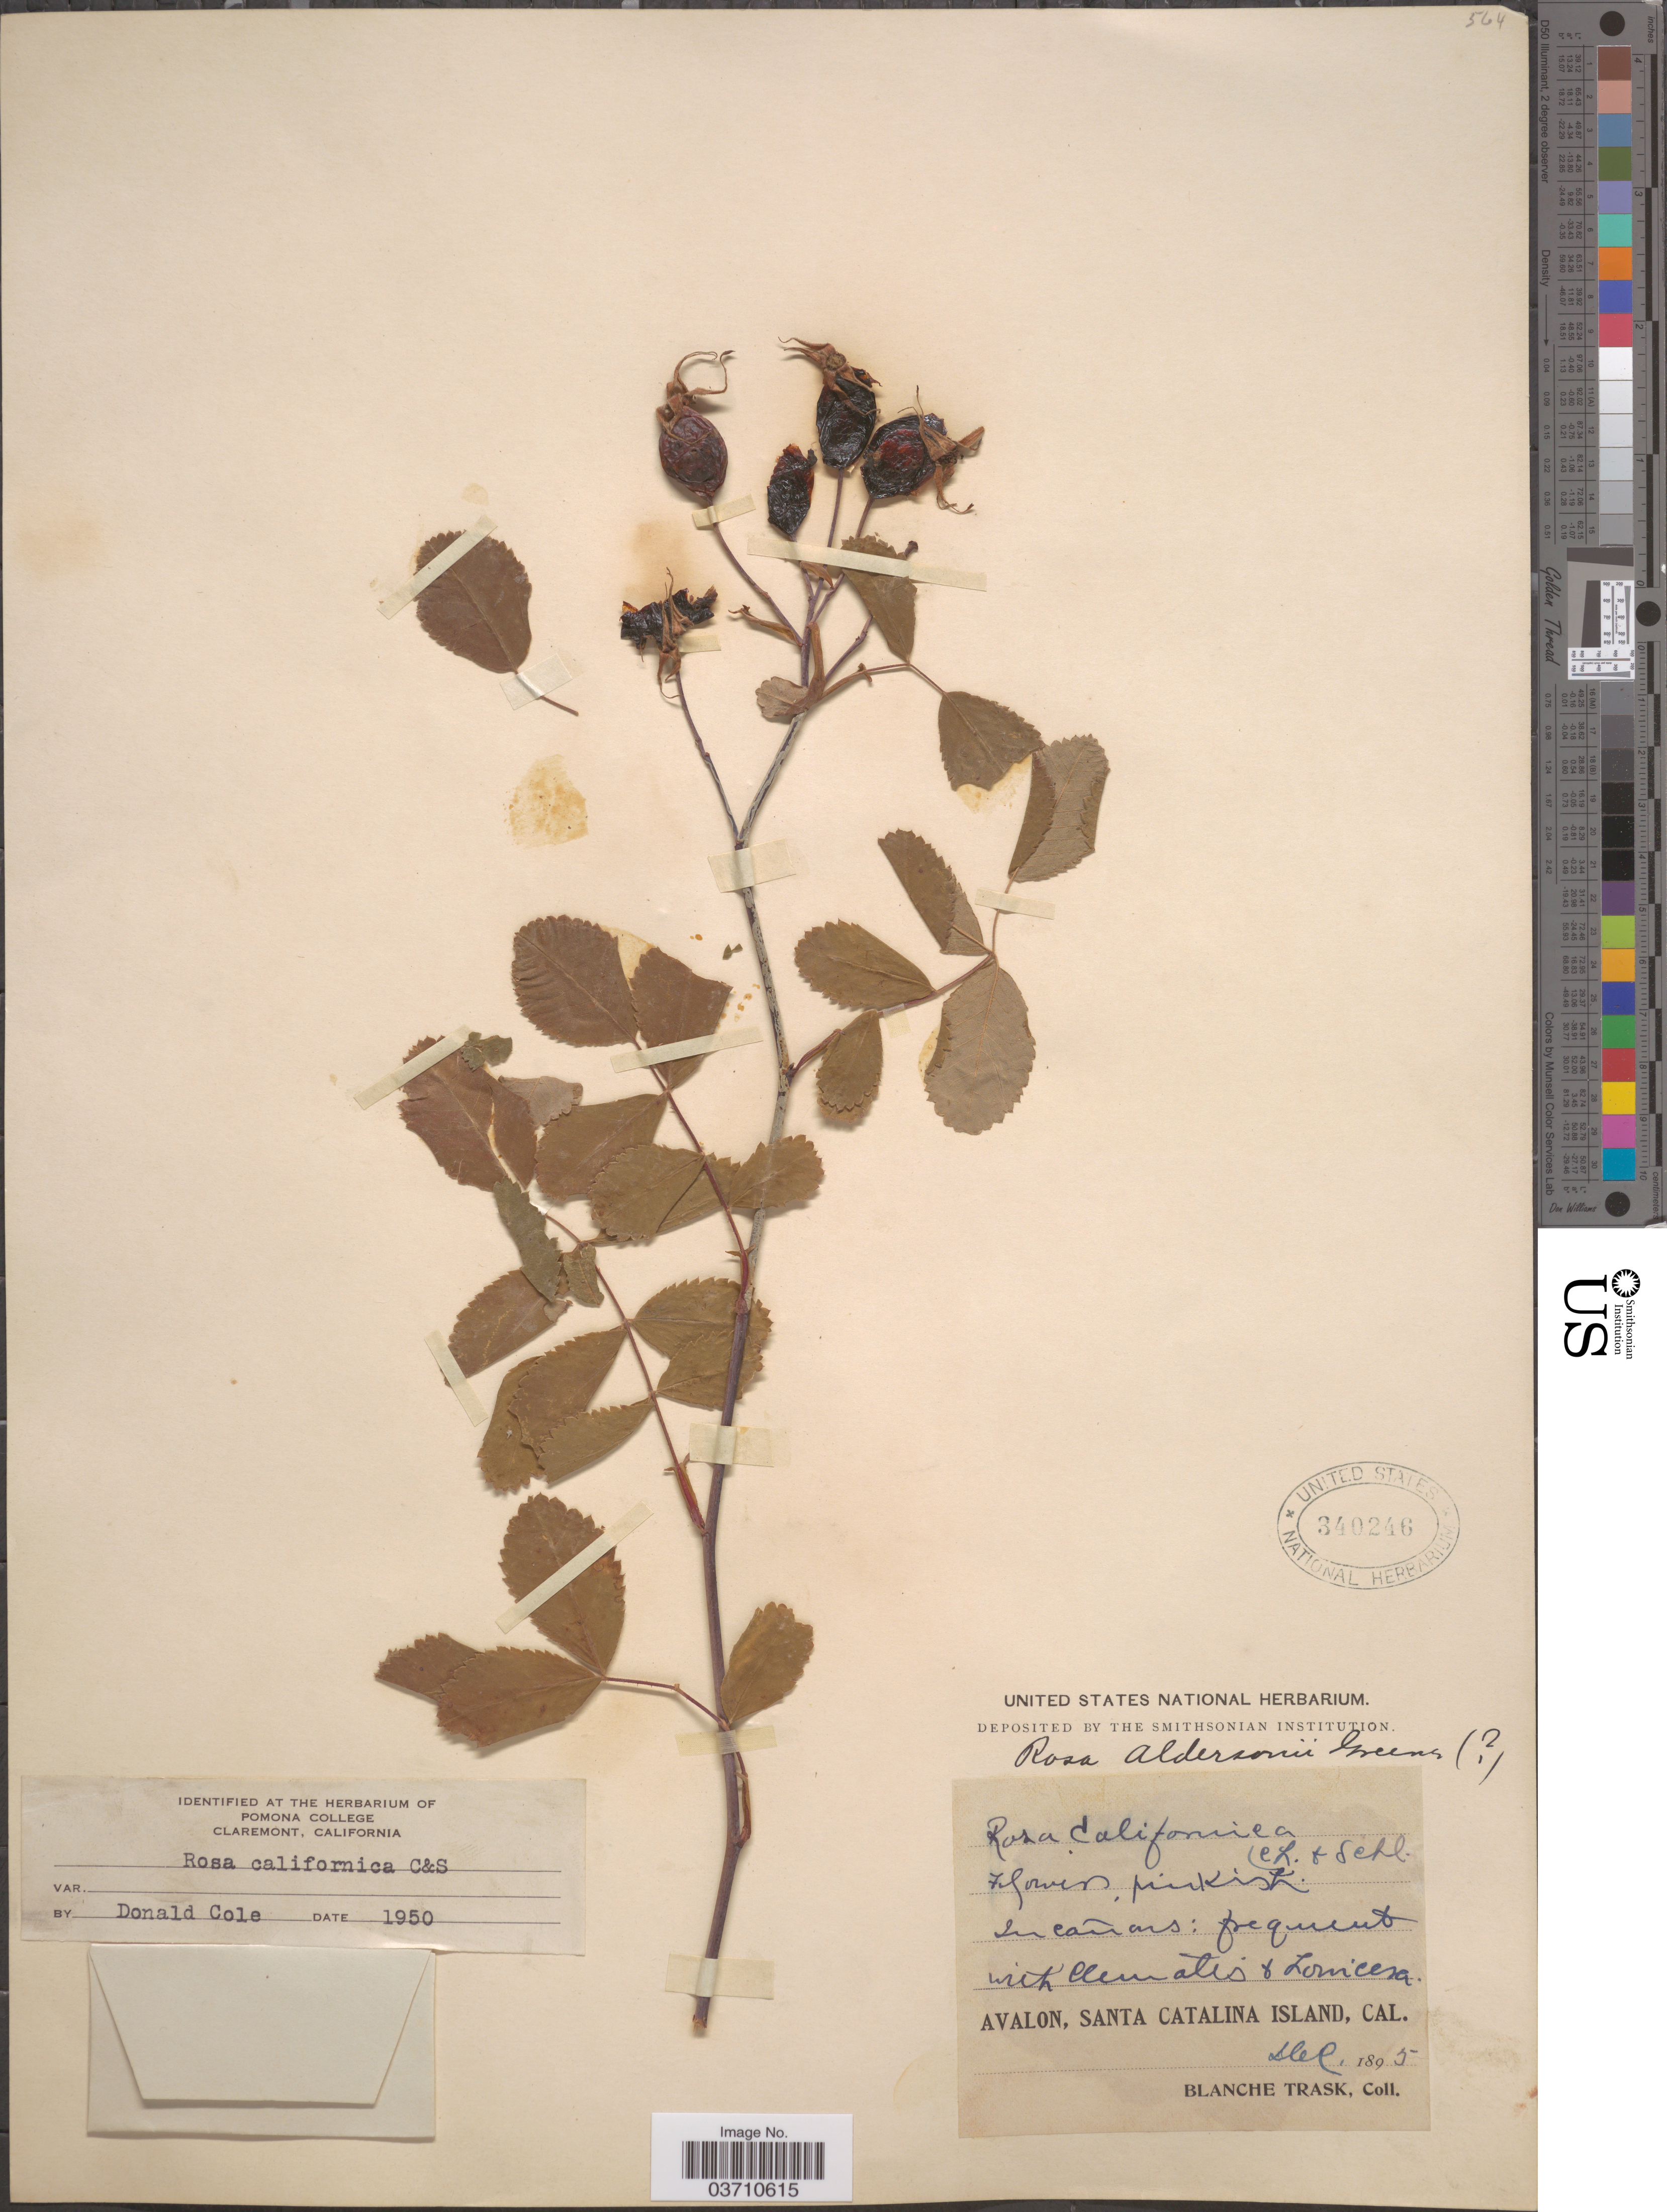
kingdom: Plantae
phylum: Tracheophyta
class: Magnoliopsida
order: Rosales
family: Rosaceae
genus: Rosa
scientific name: Rosa californica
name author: Cham. & Schltdl.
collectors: B. Trask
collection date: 1895-12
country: United States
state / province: California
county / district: Los Angeles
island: Santa Catalina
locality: Avalon, Santa Catalina Island.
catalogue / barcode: US 340246